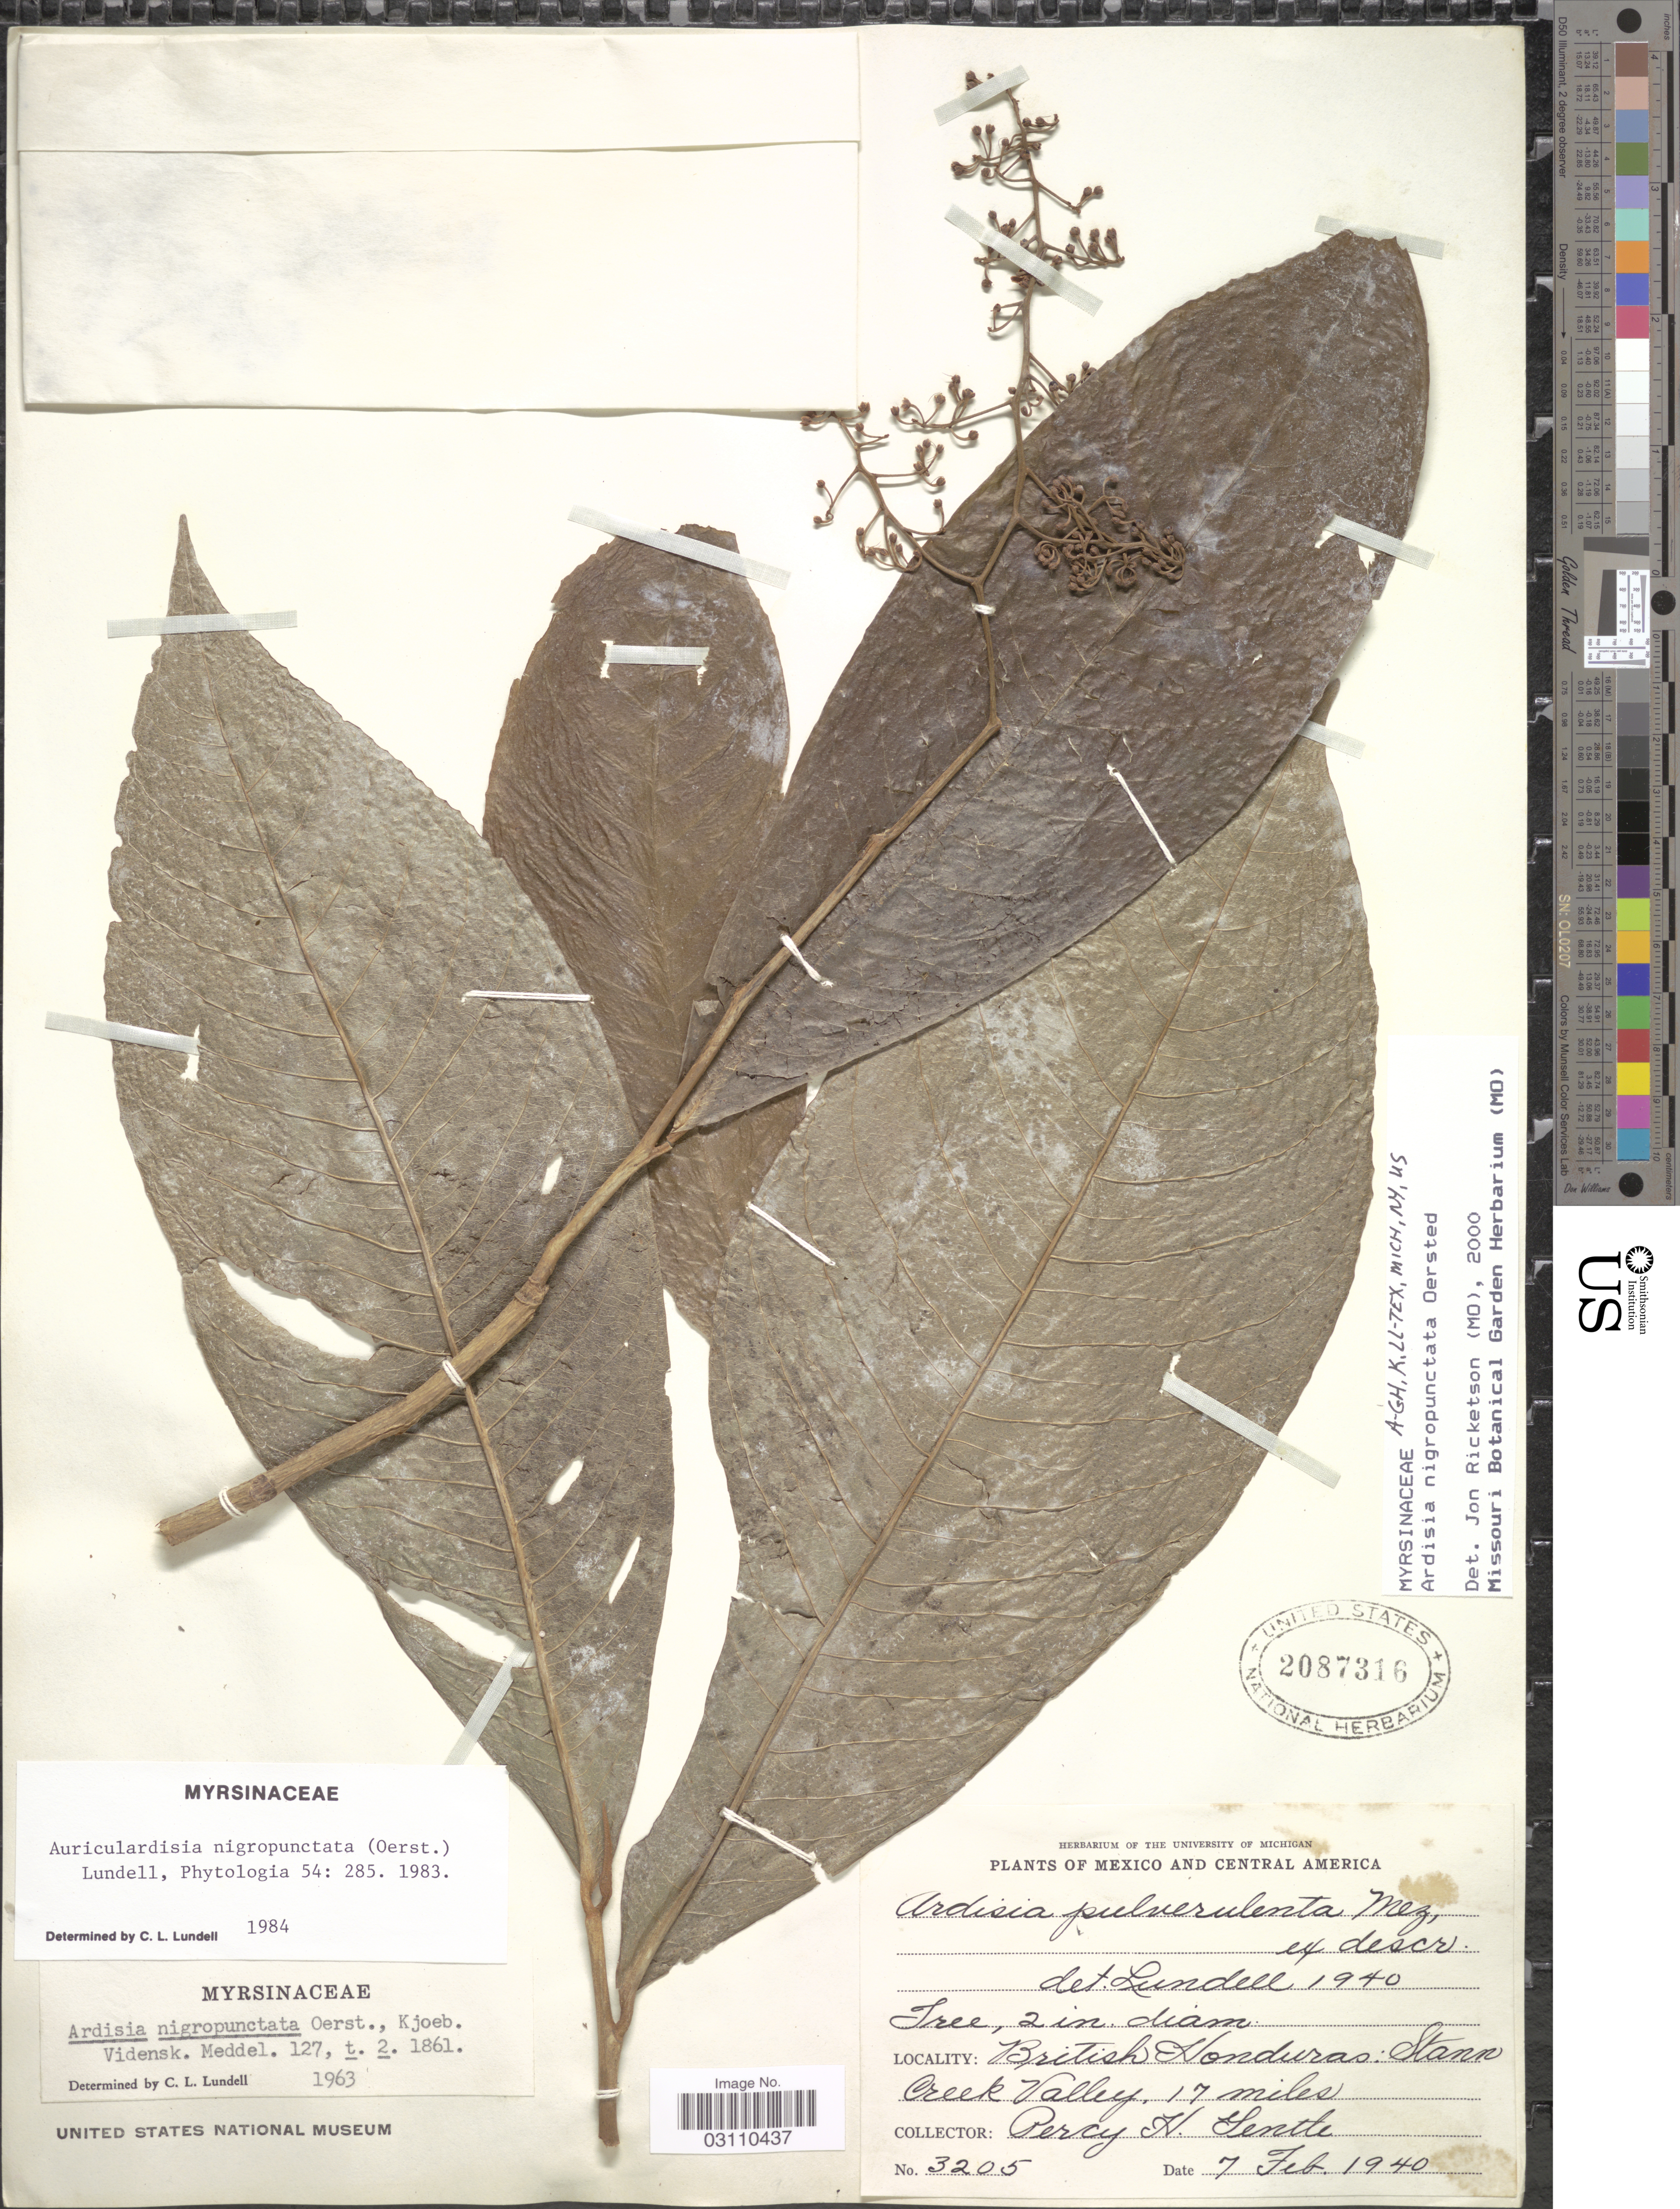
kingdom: Plantae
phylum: Tracheophyta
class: Magnoliopsida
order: Ericales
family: Primulaceae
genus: Ardisia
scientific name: Ardisia nigropunctata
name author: Oerst.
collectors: P. H. Gentle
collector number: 3205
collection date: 1940-02-07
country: Belize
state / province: Stann Creek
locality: British Honduras: Stann Creek Valley. 17 miles.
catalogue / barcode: US 2087316